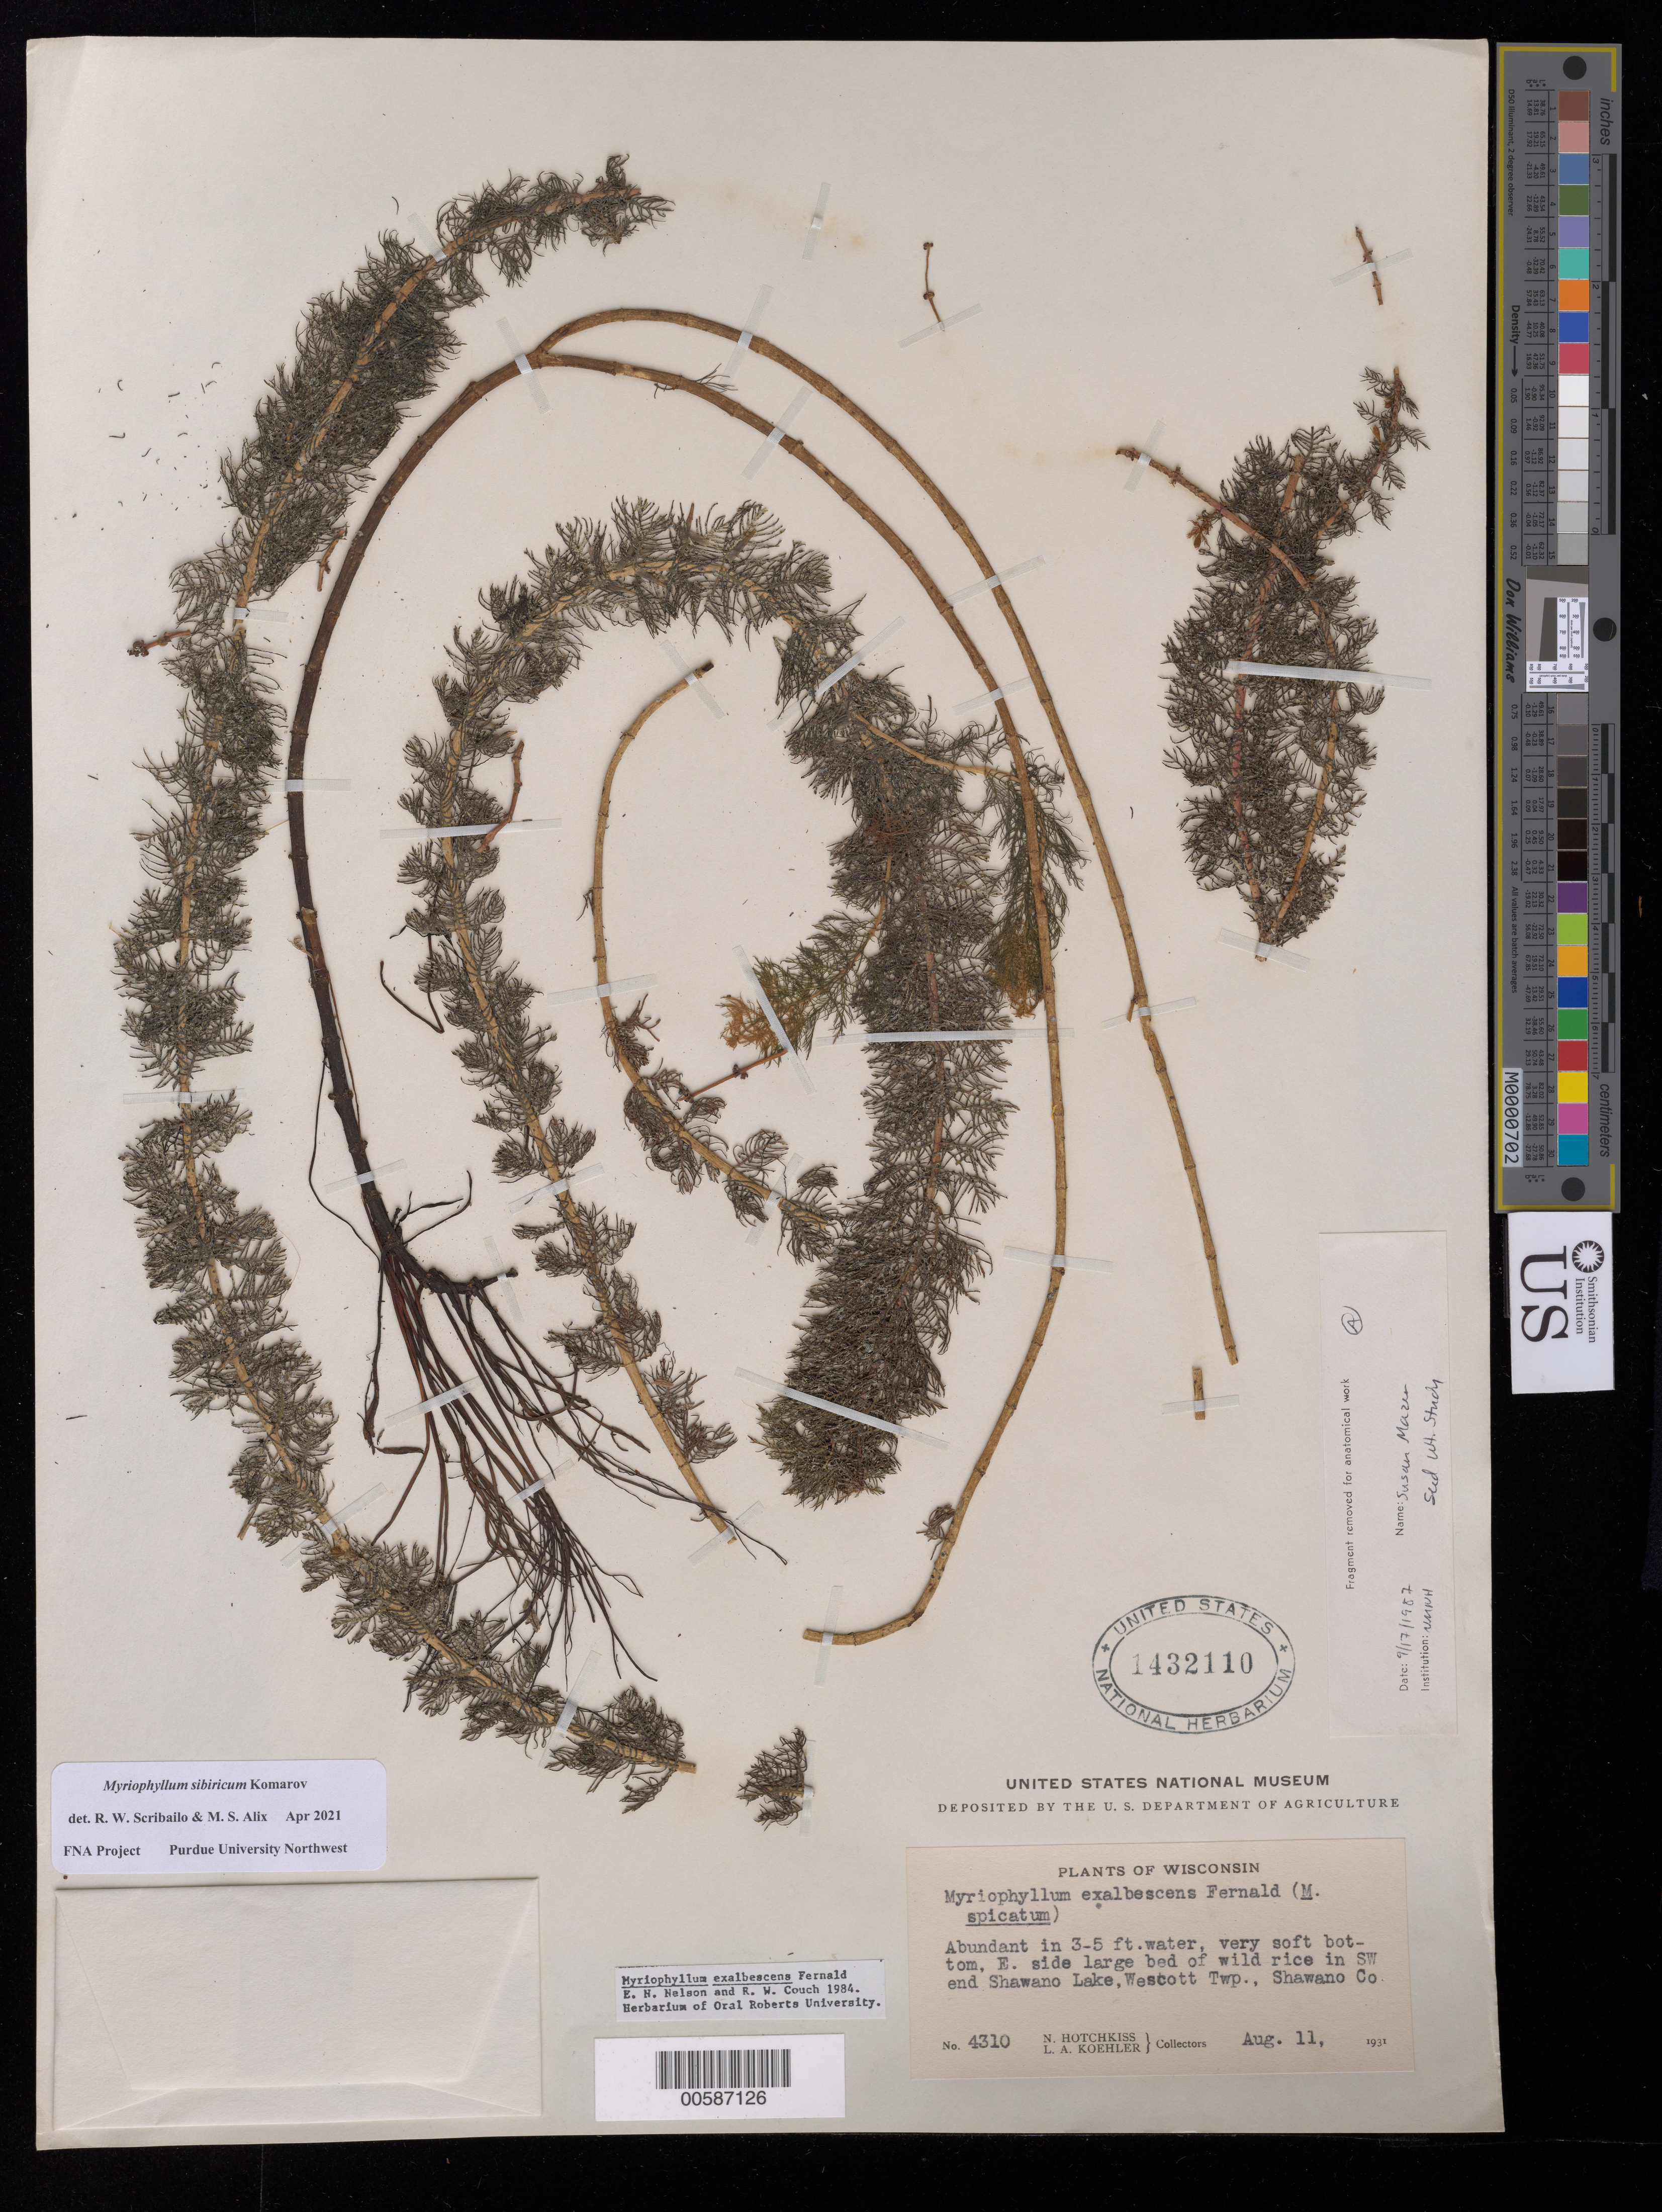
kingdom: Plantae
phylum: Tracheophyta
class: Magnoliopsida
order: Saxifragales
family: Haloragaceae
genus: Myriophyllum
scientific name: Myriophyllum sibiricum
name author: Kom.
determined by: Scribailo, R. W.; Alix, M. S.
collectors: N. Hotchkiss & L. Koehler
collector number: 4310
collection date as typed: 11 Aug 1931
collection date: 1931-08-11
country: United States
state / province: Wisconsin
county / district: Shawano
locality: SW end Shawano Lake, Wescott Twp.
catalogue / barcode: US 1432110